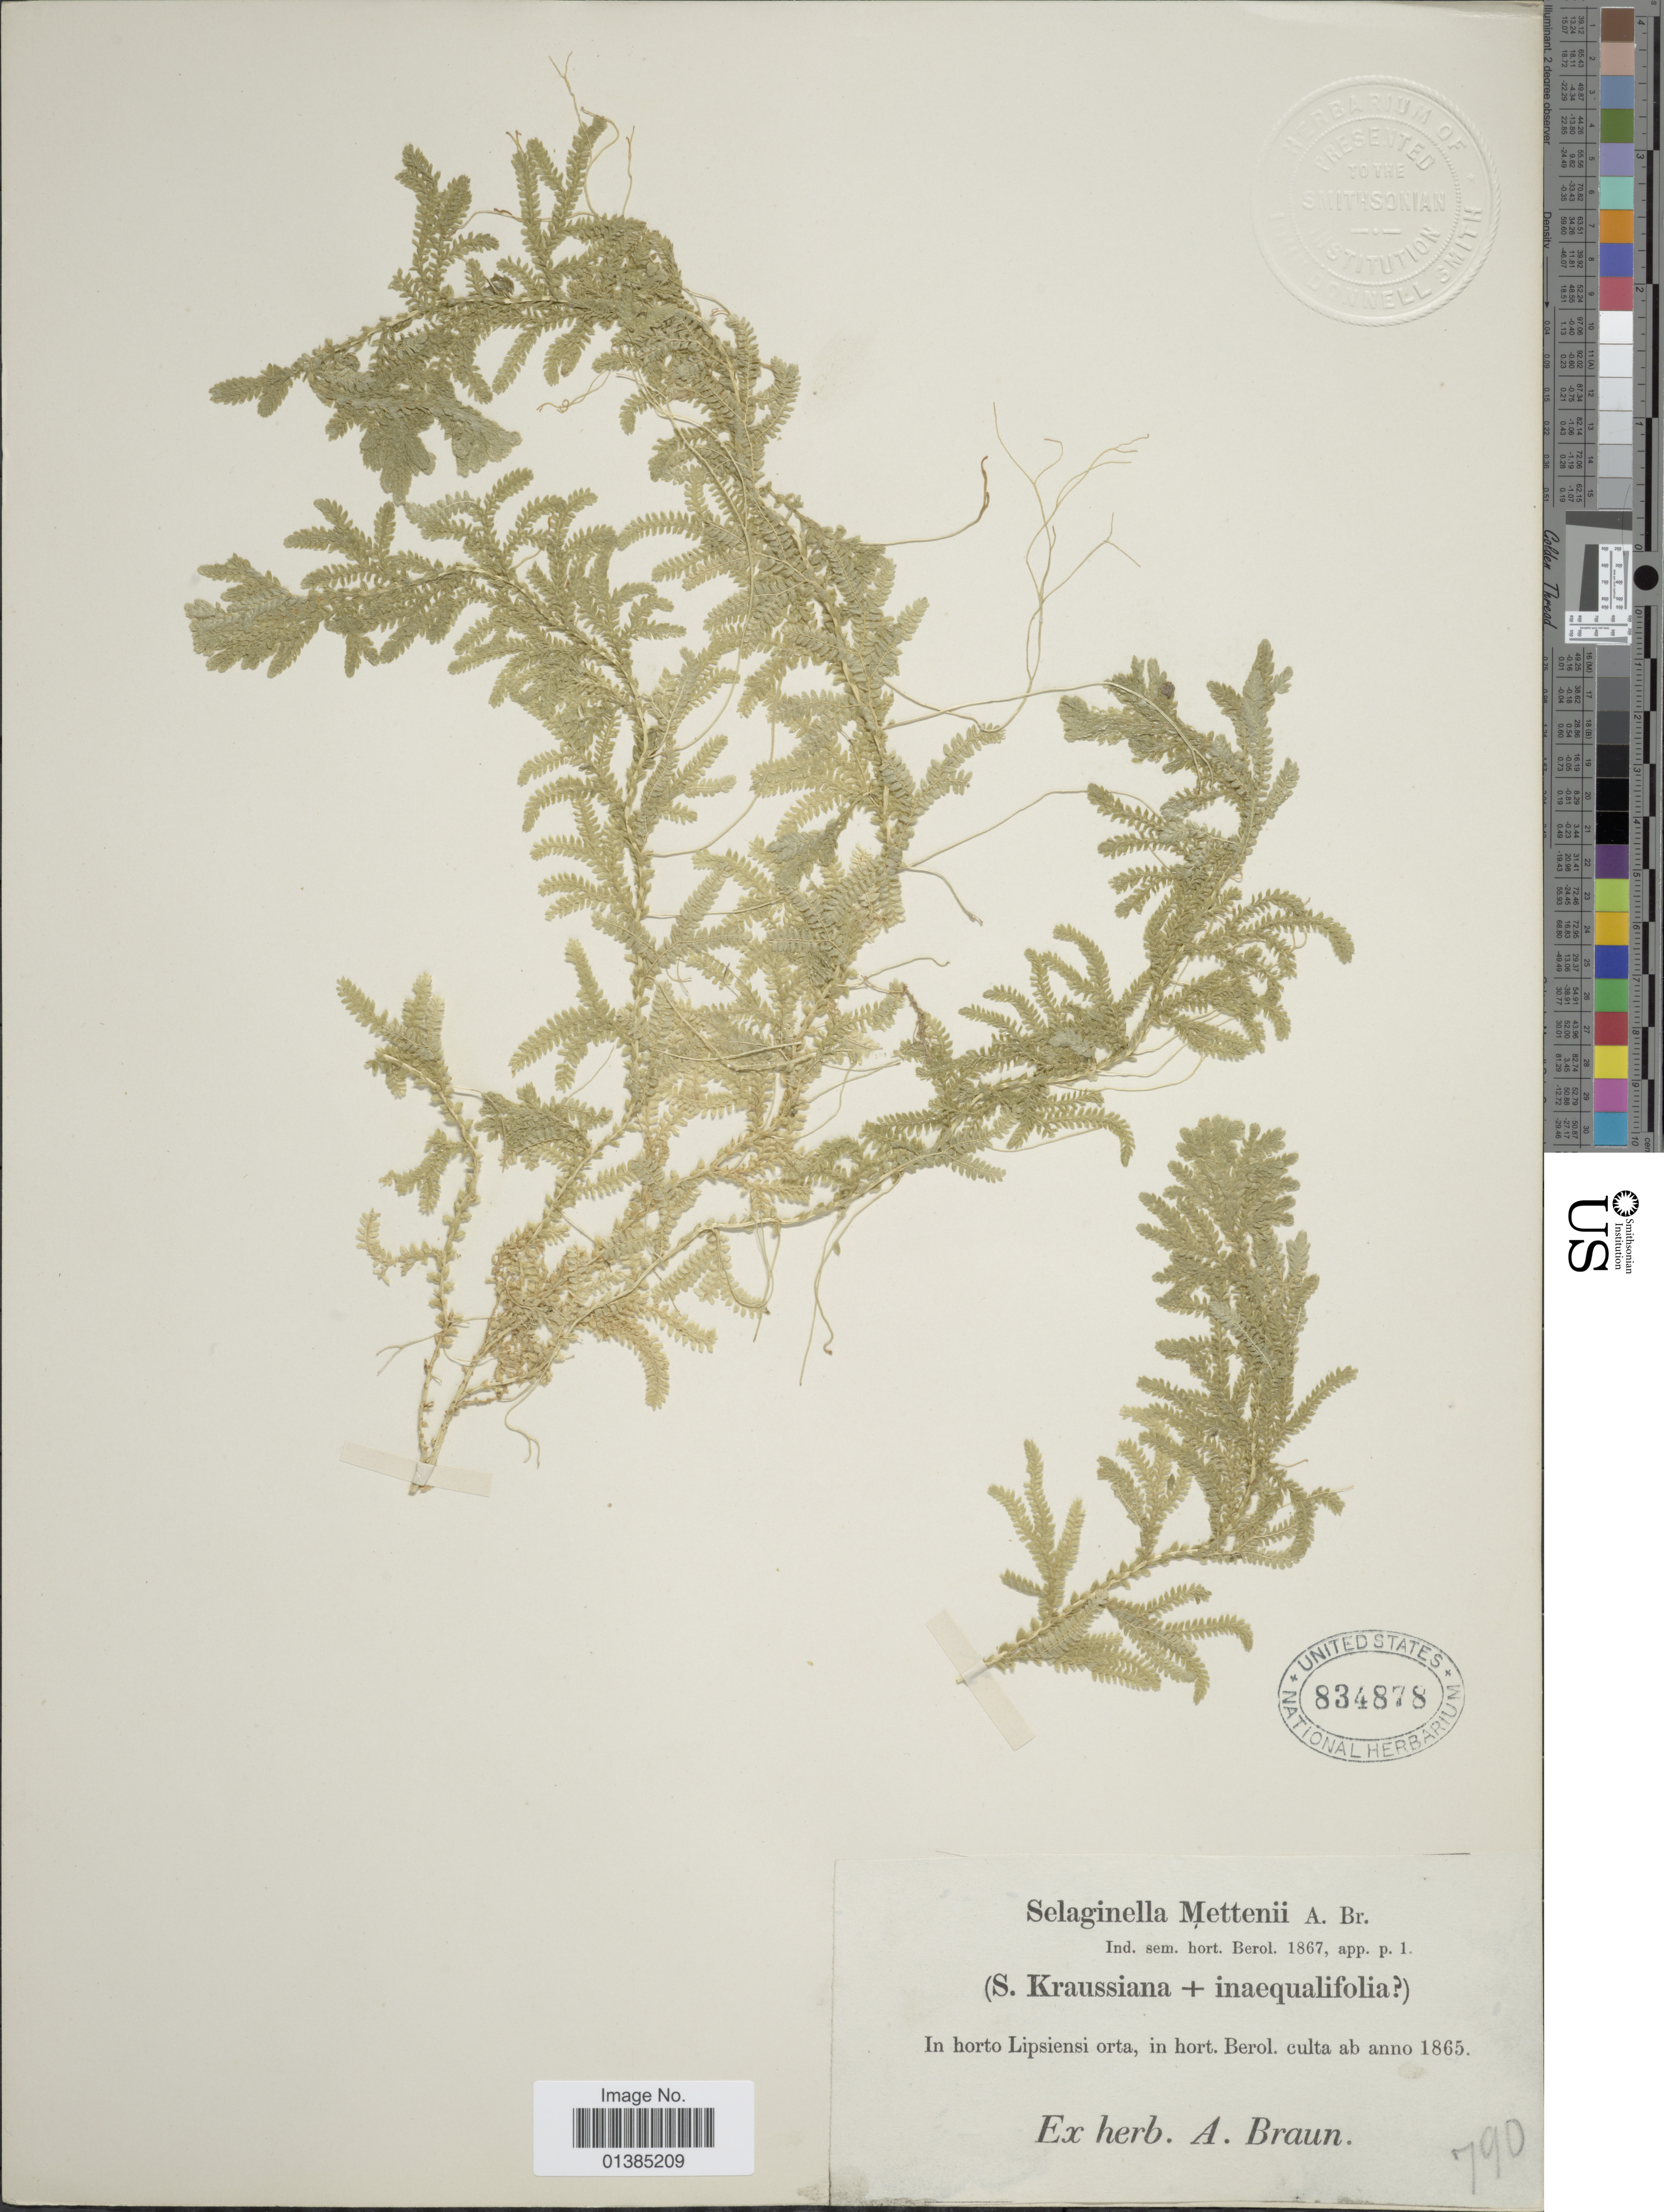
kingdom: Plantae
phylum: Tracheophyta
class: Lycopodiopsida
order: Selaginellales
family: Selaginellaceae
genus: Selaginella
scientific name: Selaginella mittenii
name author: Baker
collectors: ex herb. A. Braun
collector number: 790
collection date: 1865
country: Germany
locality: In horto Lipsiensi orta, in hort. Berol.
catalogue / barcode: US 834878